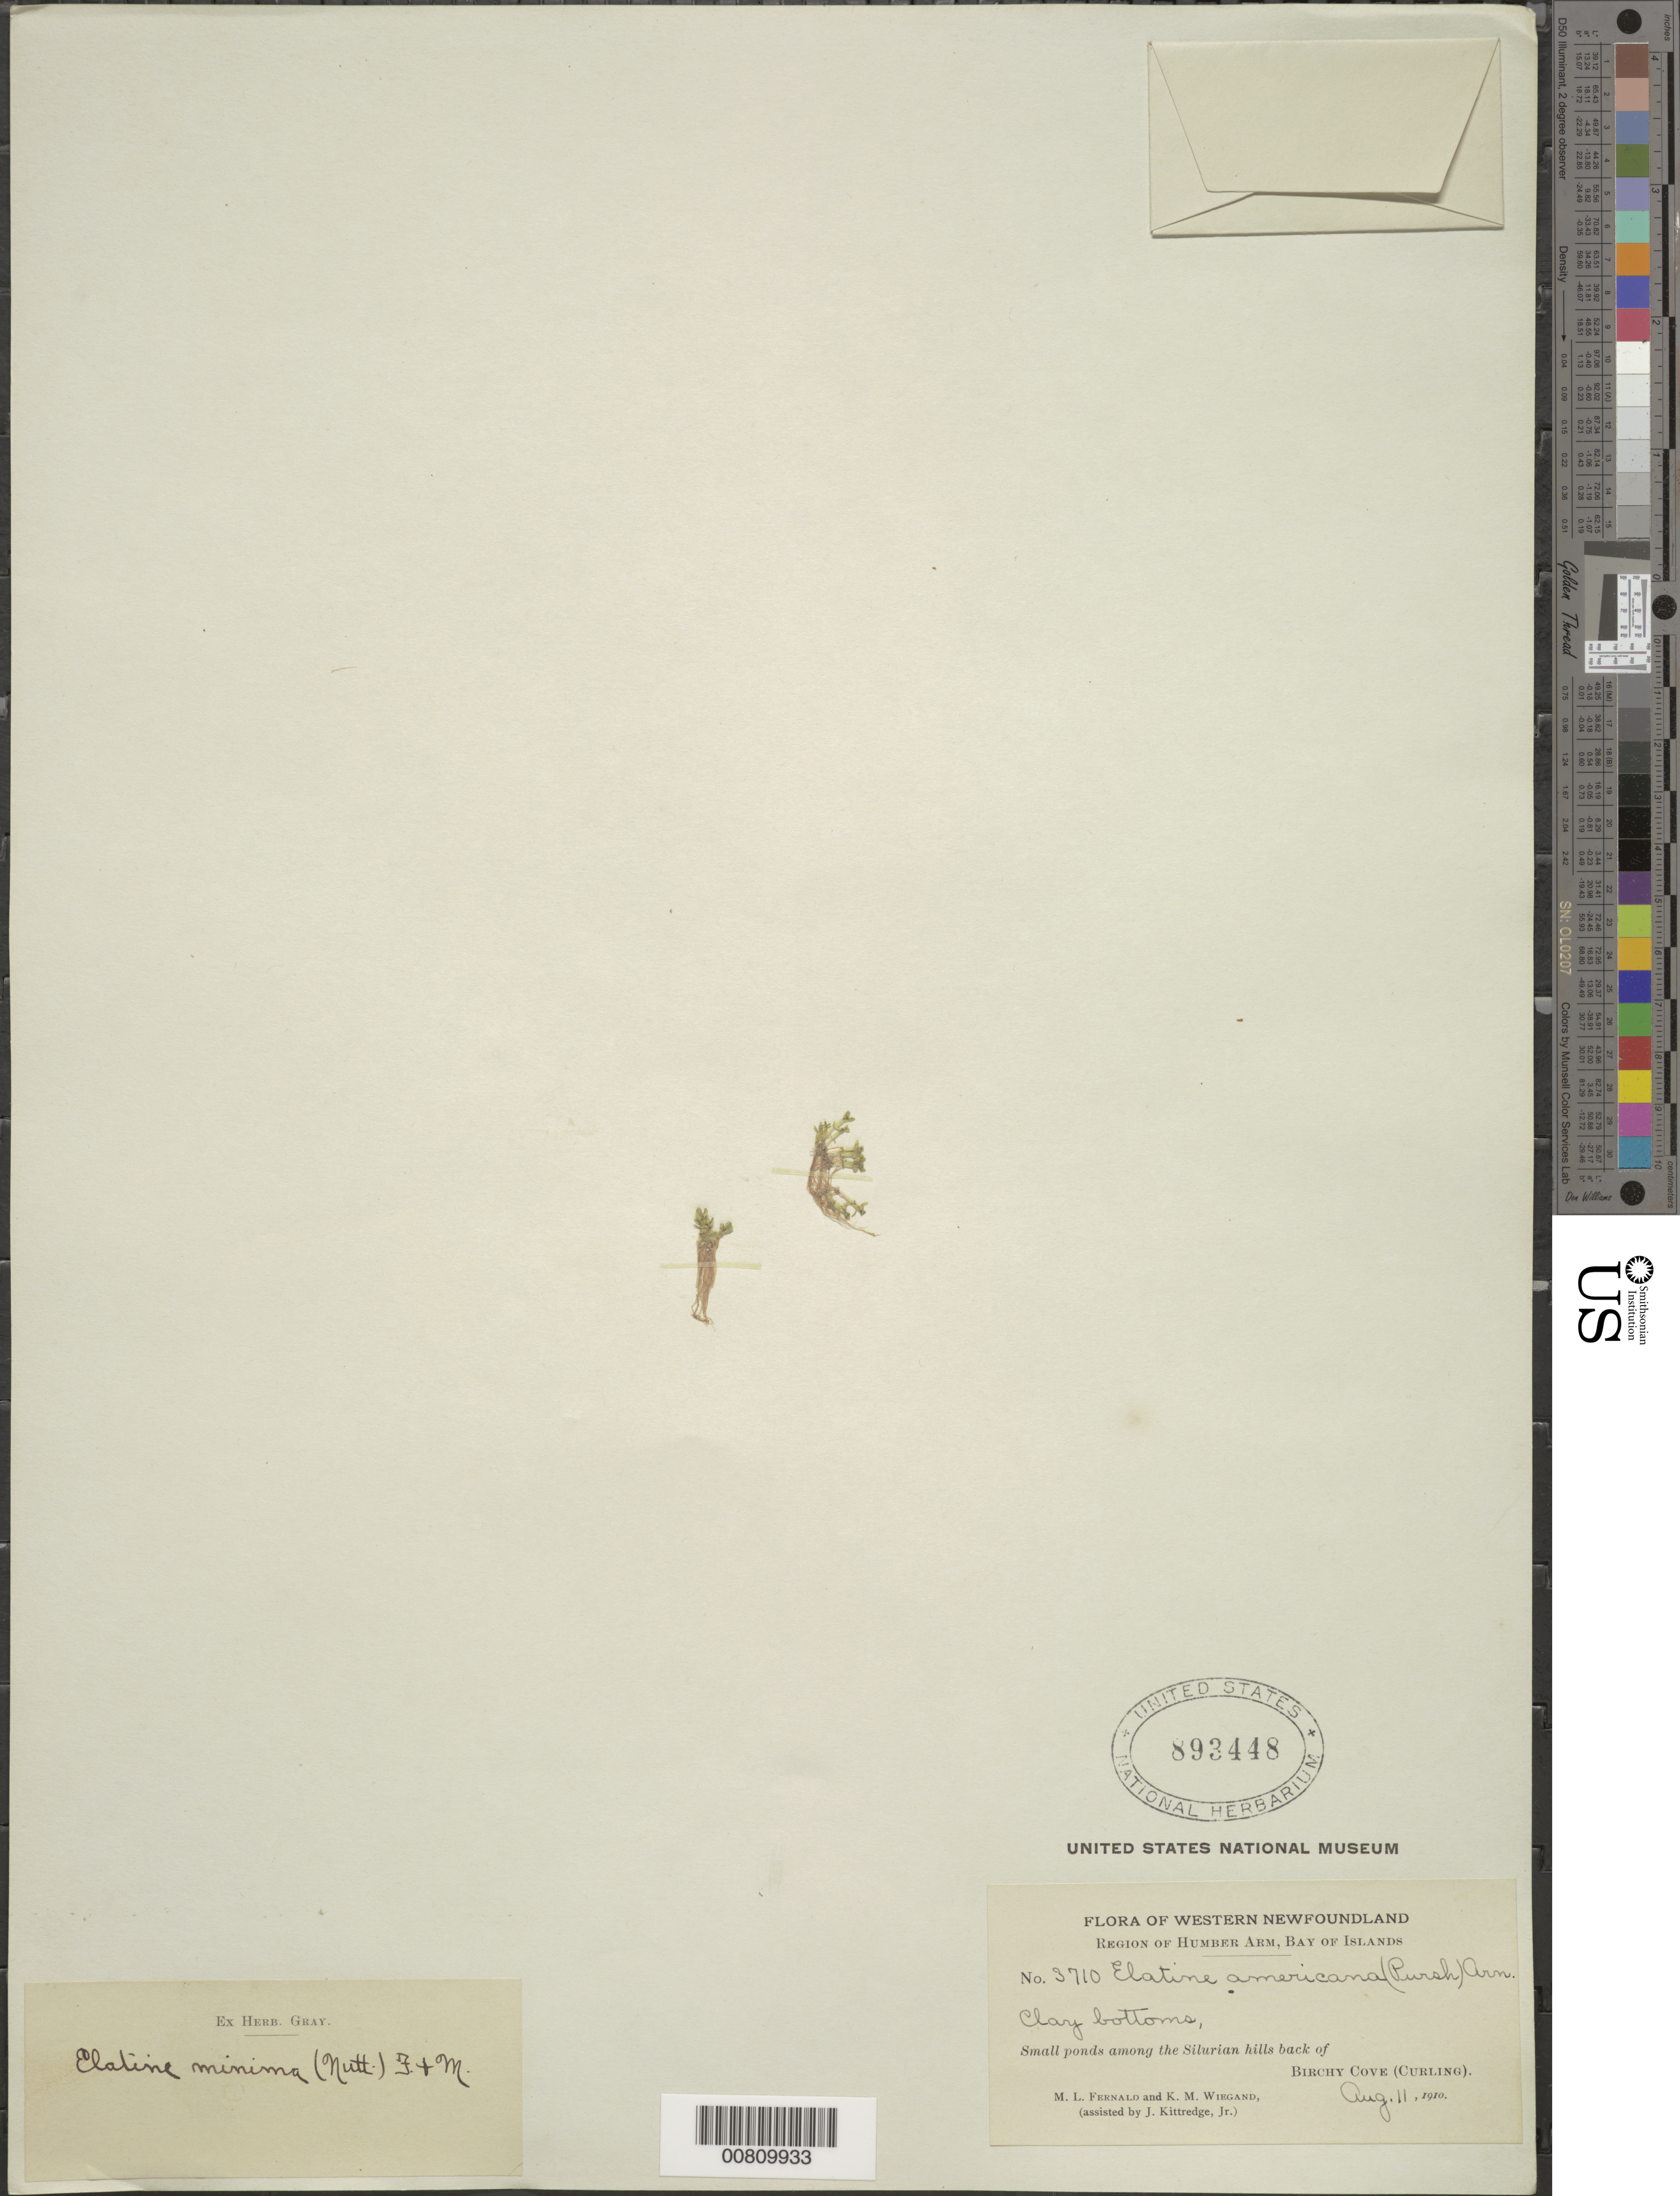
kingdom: Plantae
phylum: Tracheophyta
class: Magnoliopsida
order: Malpighiales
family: Elatinaceae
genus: Elatine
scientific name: Elatine minima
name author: (Nutt.) Fisch. & C.A. Mey.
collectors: M. L. Fernald, K. M. Wiegand & J. Kittredge Jr.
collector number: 3710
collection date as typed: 11 Aug 1910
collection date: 1910-08-11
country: Canada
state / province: Newfoundland and Labrador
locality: Humber Arm region, Bay of Islands, boggy thickets among Silurian hills back of Birchy Cove (Curling).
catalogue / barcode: US 893448